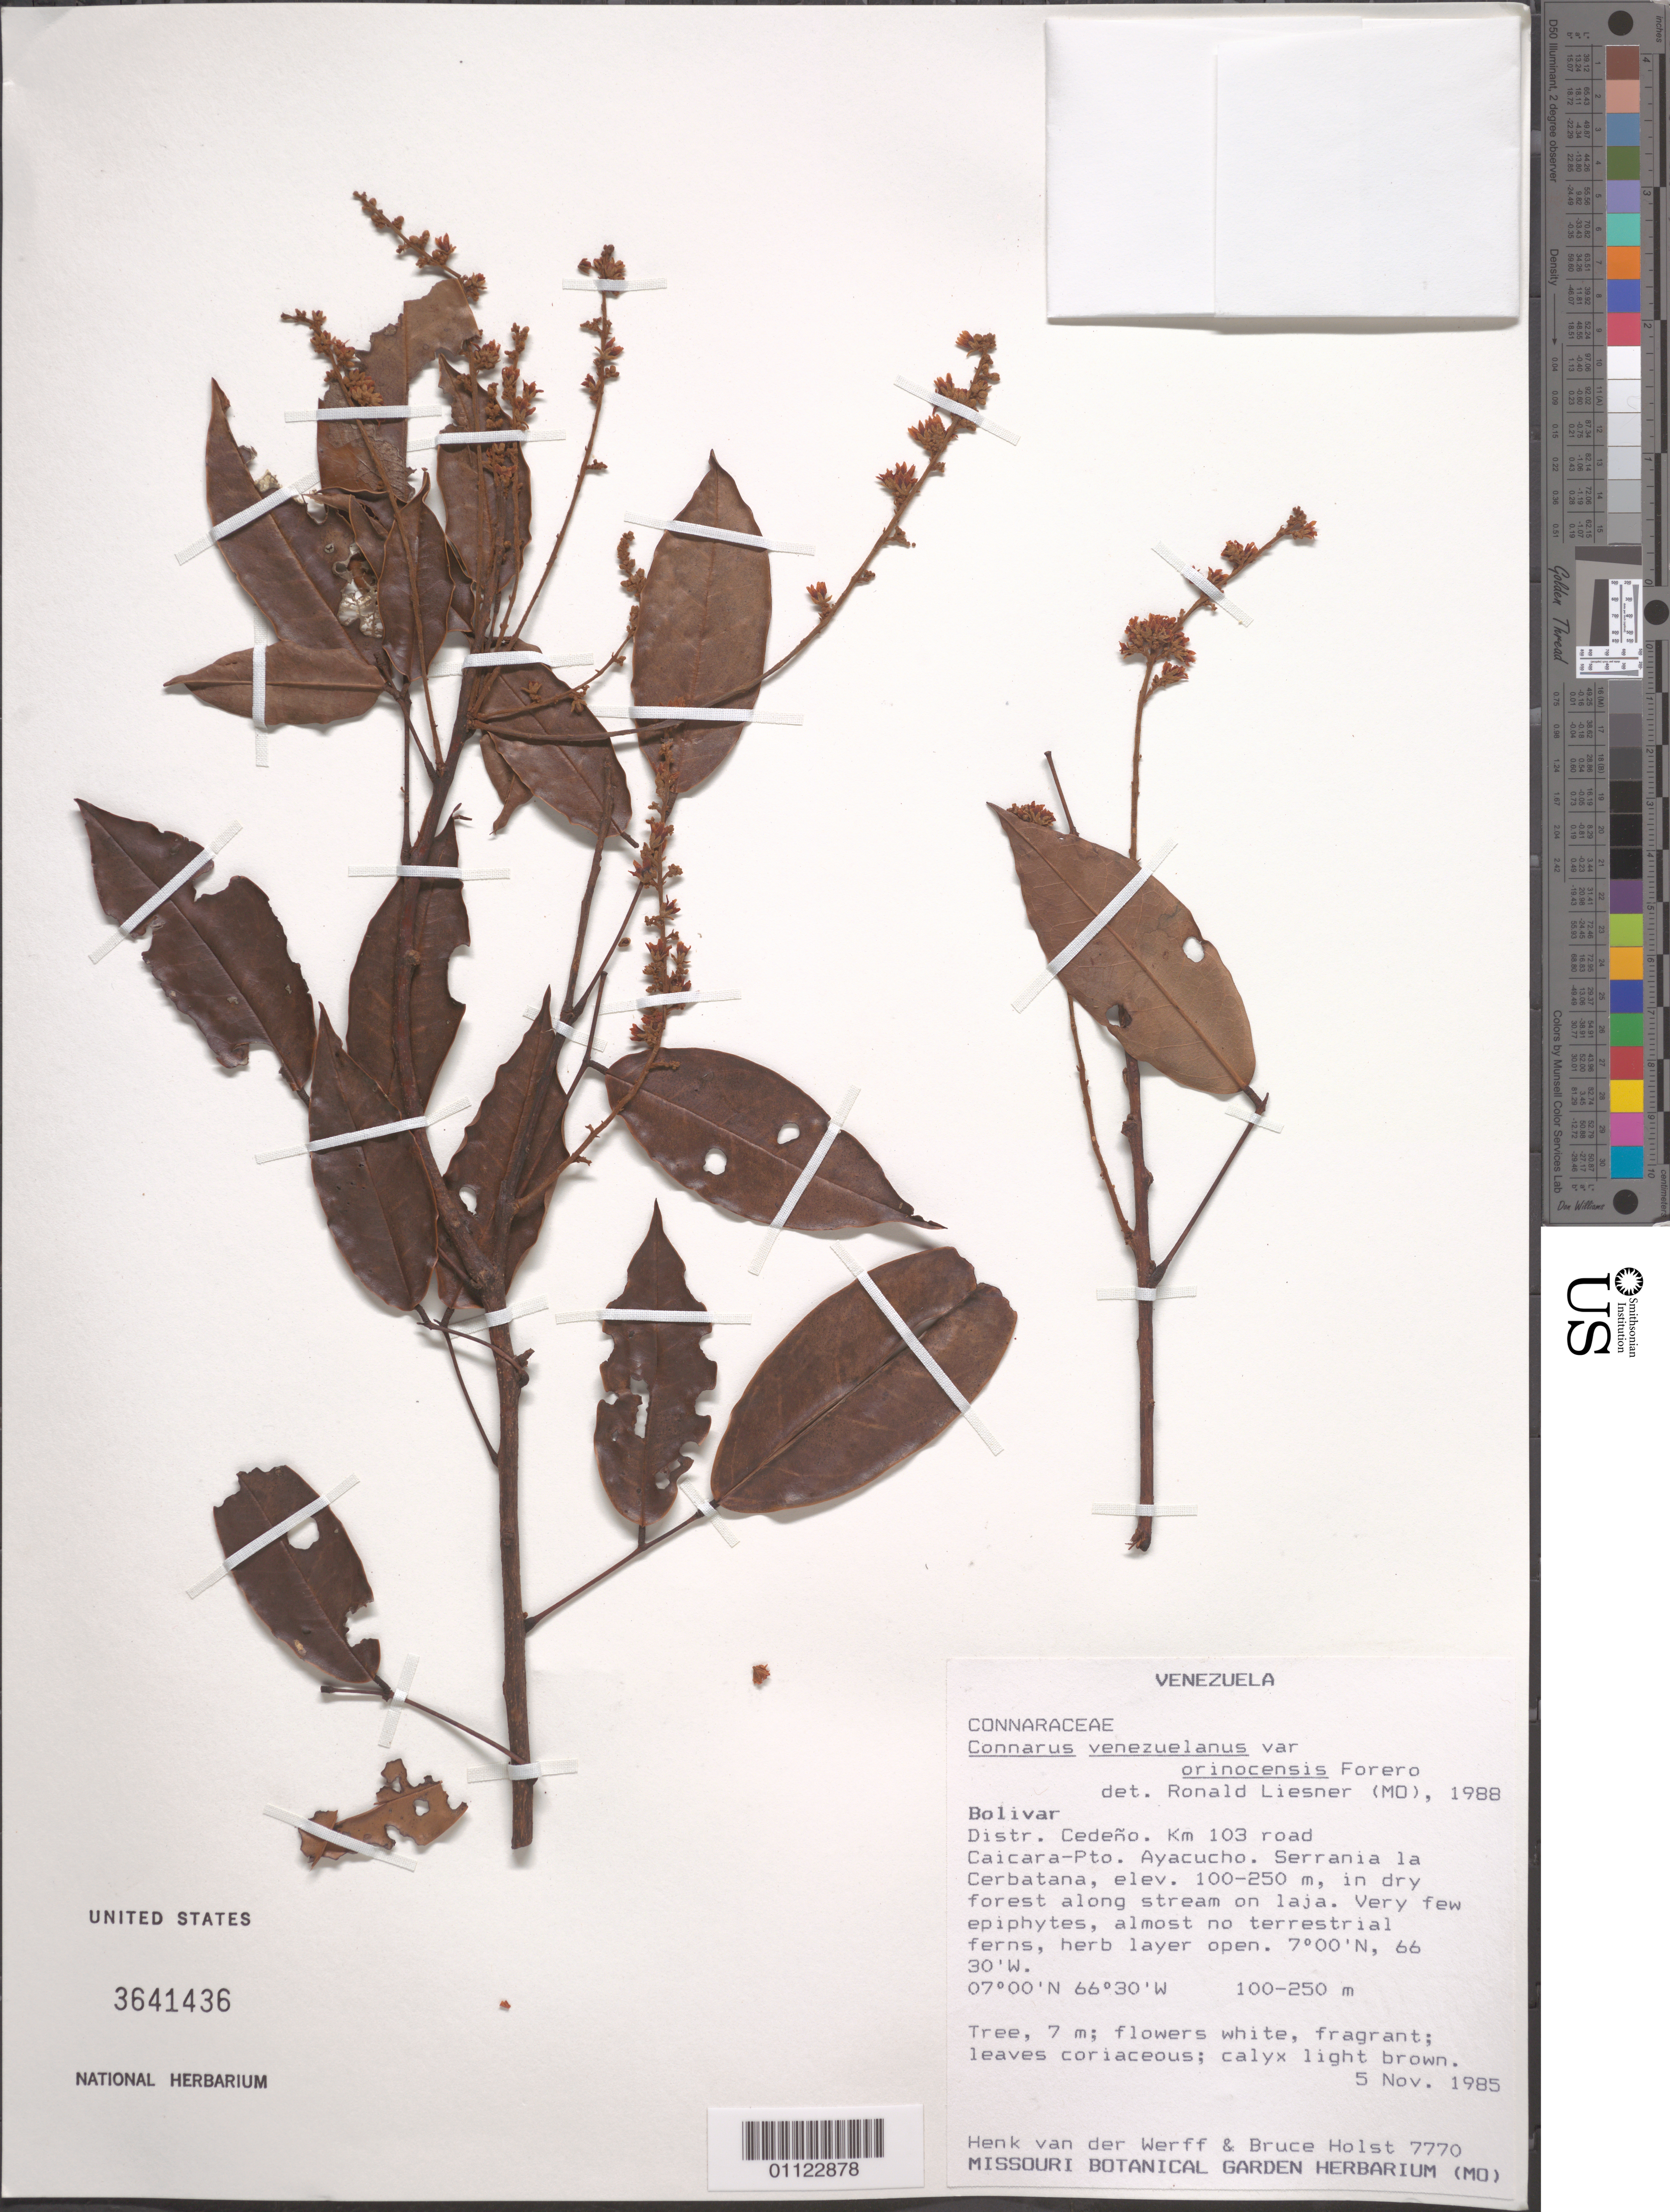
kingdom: Plantae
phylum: Tracheophyta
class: Magnoliopsida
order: Oxalidales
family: Connaraceae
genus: Connarus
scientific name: Connarus venezuelanus var. orinocensis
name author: Forero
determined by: Liesner, R. L.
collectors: H. van der Werff & B. Holst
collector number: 7770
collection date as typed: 5-Nov-85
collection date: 1985-11-05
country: Venezuela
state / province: Bolívar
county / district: Cedeño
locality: Caicara del Orinoco - Puerto Ayacucho carretera, km 103, Serrania la Cerbatana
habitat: Dry forest along stream on laja. Very few epiphytes, almost no terrestrial ferns, herb layer open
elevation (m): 100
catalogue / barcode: US 3641436